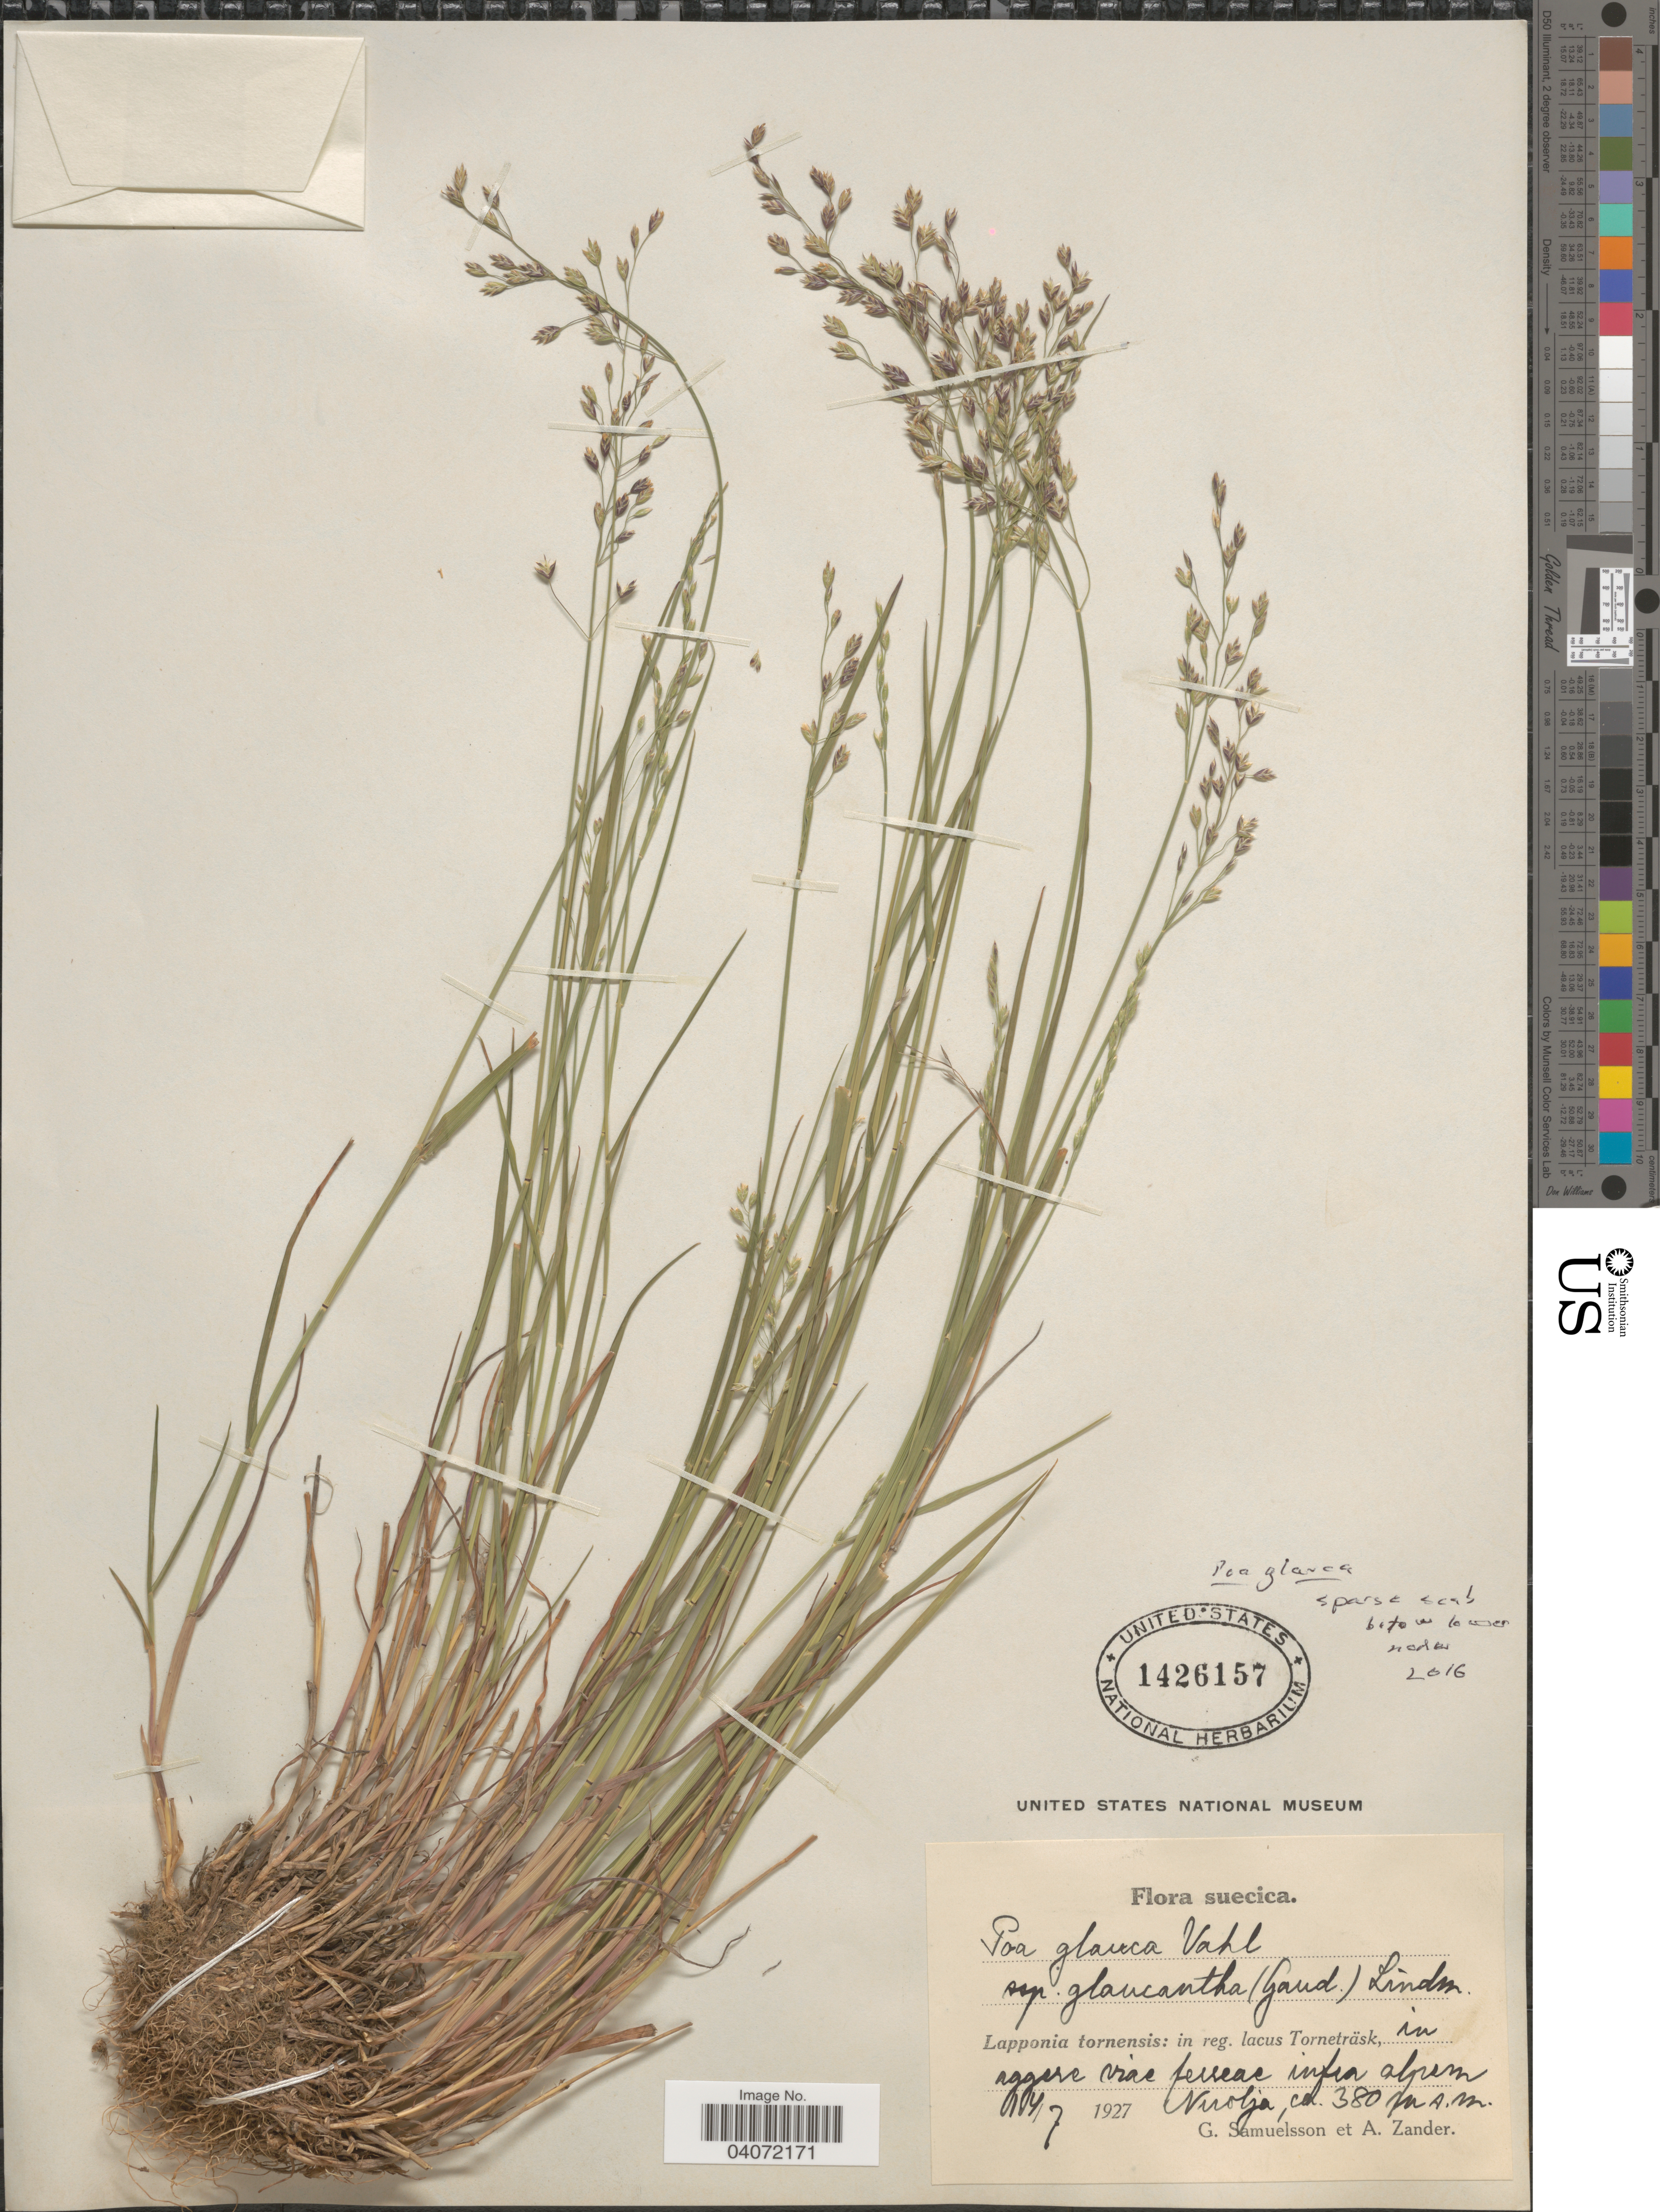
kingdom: Plantae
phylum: Tracheophyta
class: Liliopsida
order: Poales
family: Poaceae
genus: Poa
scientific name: Poa glauca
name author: Vahl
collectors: G. Samuelsson & A. Zander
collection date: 1927-07-14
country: Sweden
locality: Suecica. Lapponia tornensis: in reg. lacus Torbeträsk, in aggere viae fesseas infea alpen Nuolja.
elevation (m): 380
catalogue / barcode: US 1426157